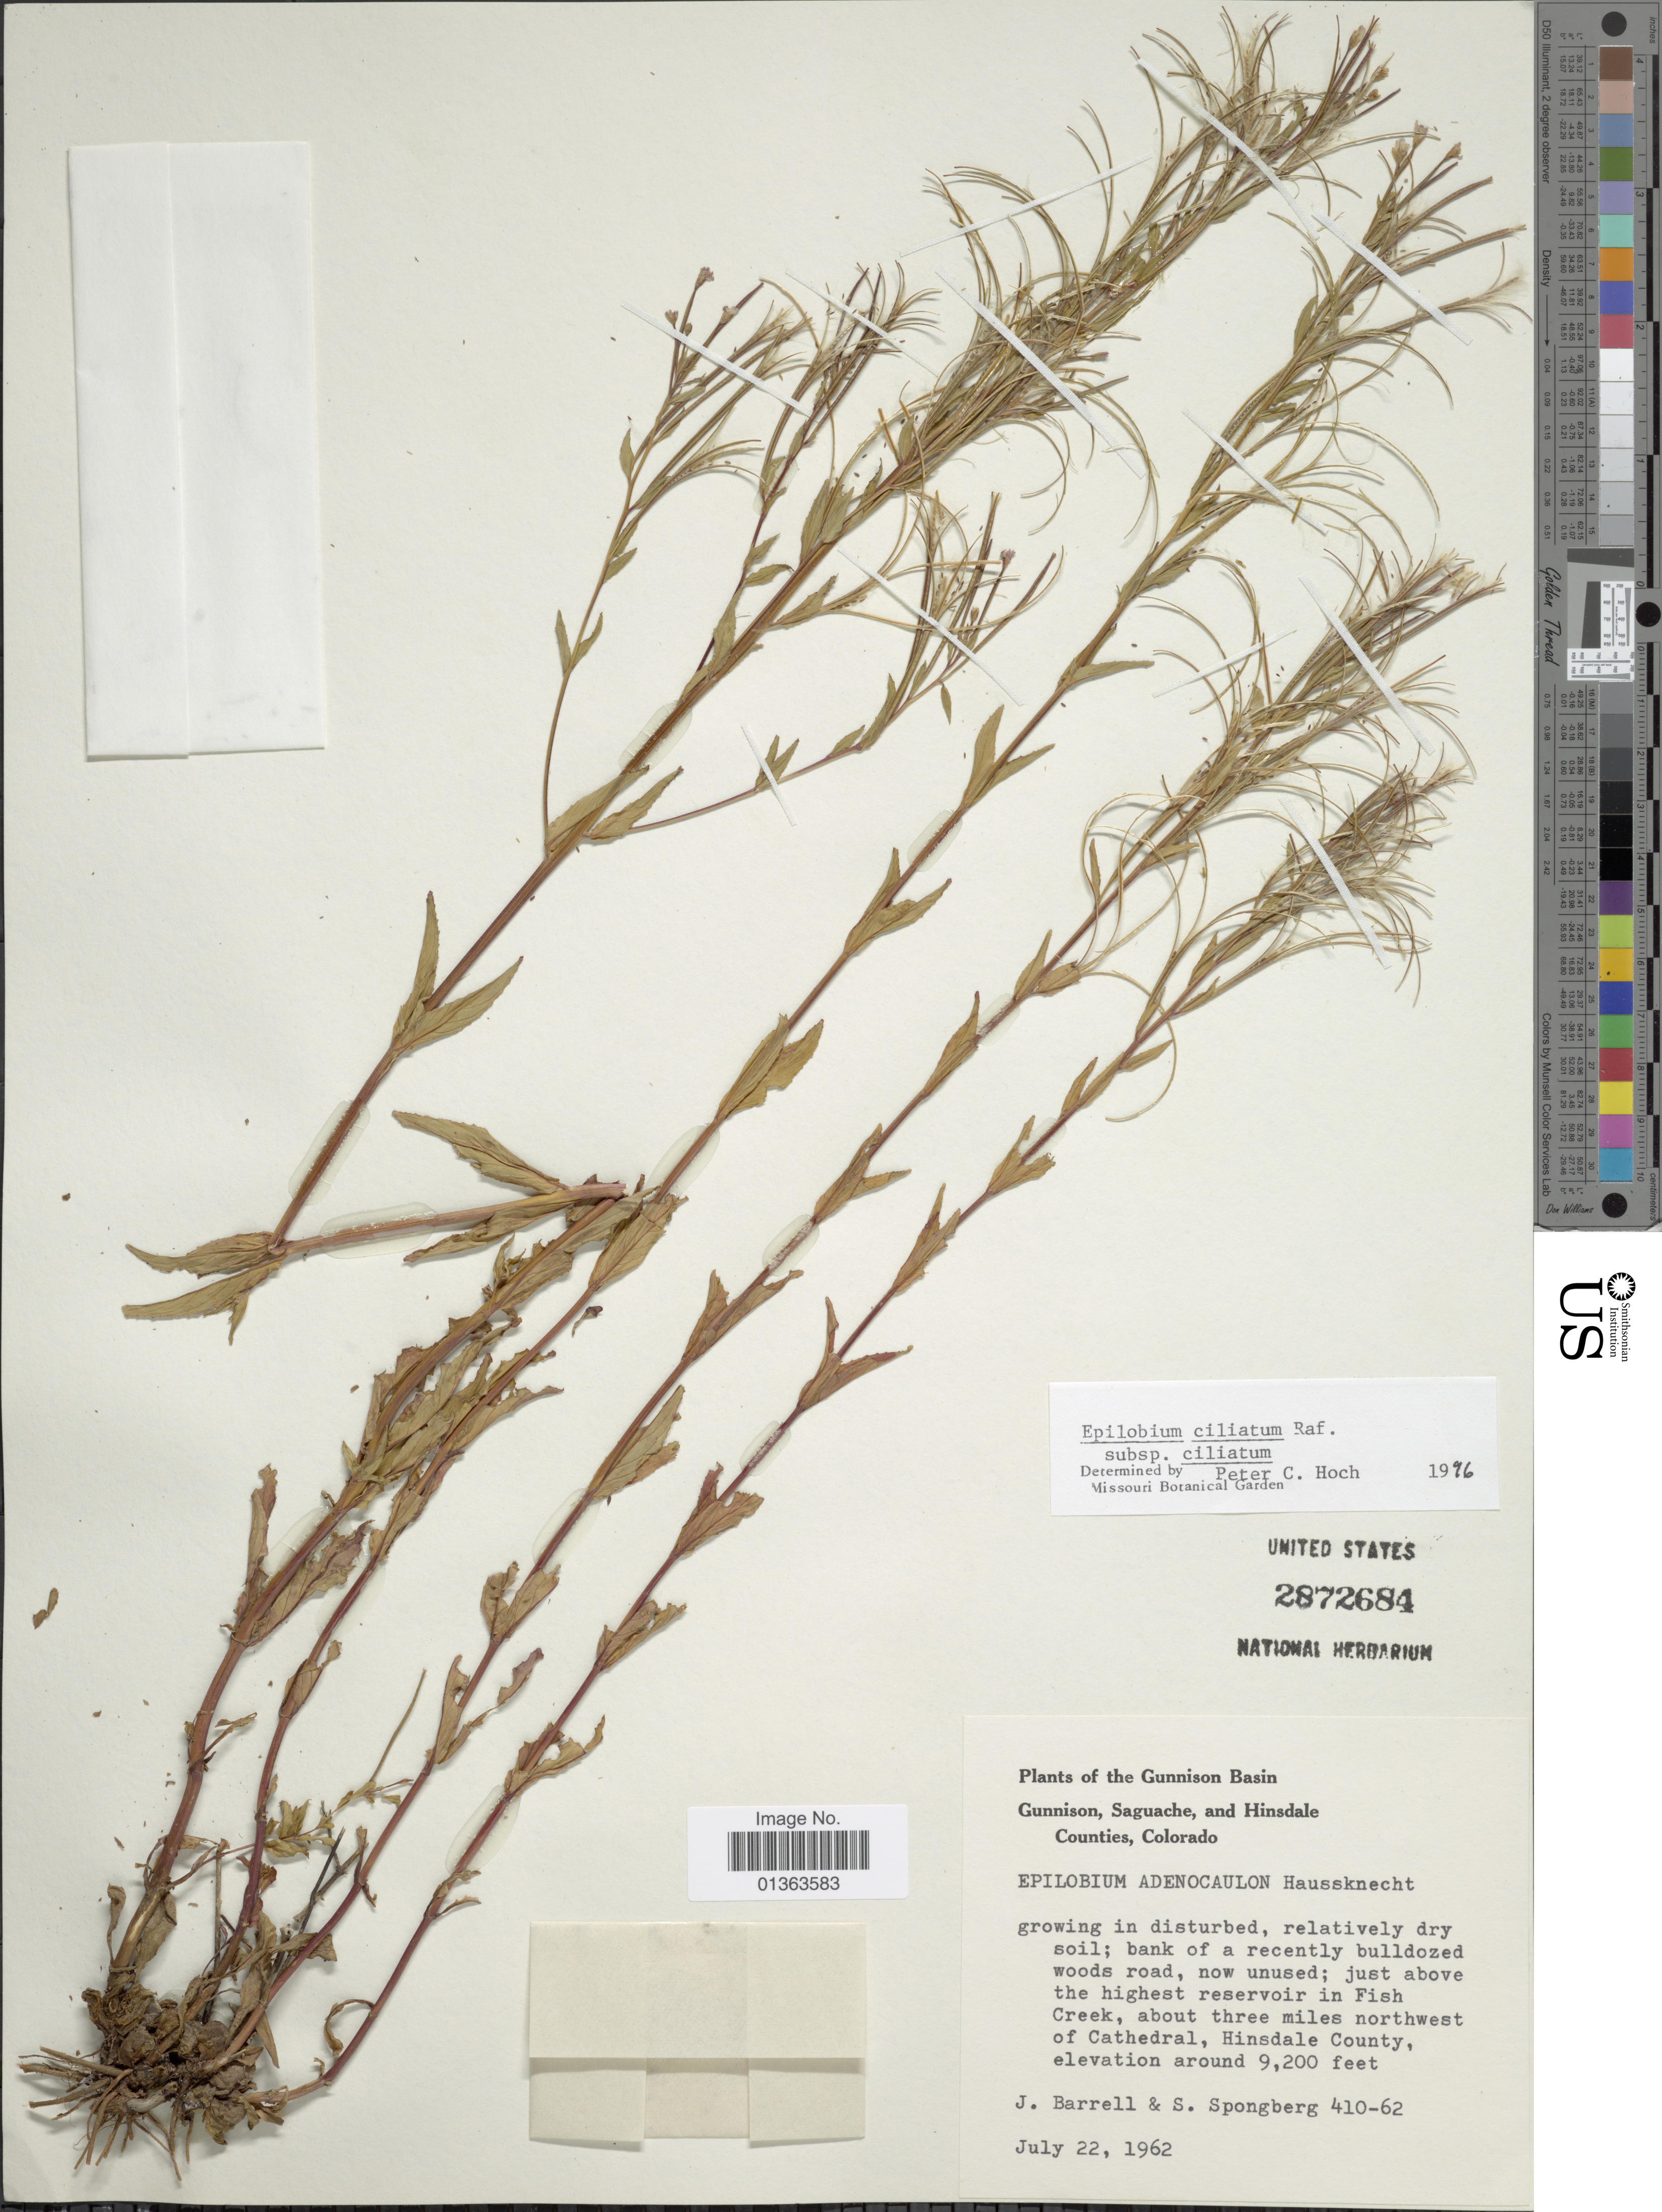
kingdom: Plantae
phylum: Tracheophyta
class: Magnoliopsida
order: Myrtales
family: Onagraceae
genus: Epilobium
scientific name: Epilobium ciliatum subsp. ciliatum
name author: Raf.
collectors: J. Barrell & S. A.Spongberg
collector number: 410-62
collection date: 1962-07-22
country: United States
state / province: Colorado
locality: Gunnison, Saguache, and Hinsdale Counties. Just above the highest reservoir in Fish Creek, about three miles northwest of Cathedral, Hinsdale County.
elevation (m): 2804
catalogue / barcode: US 2872684